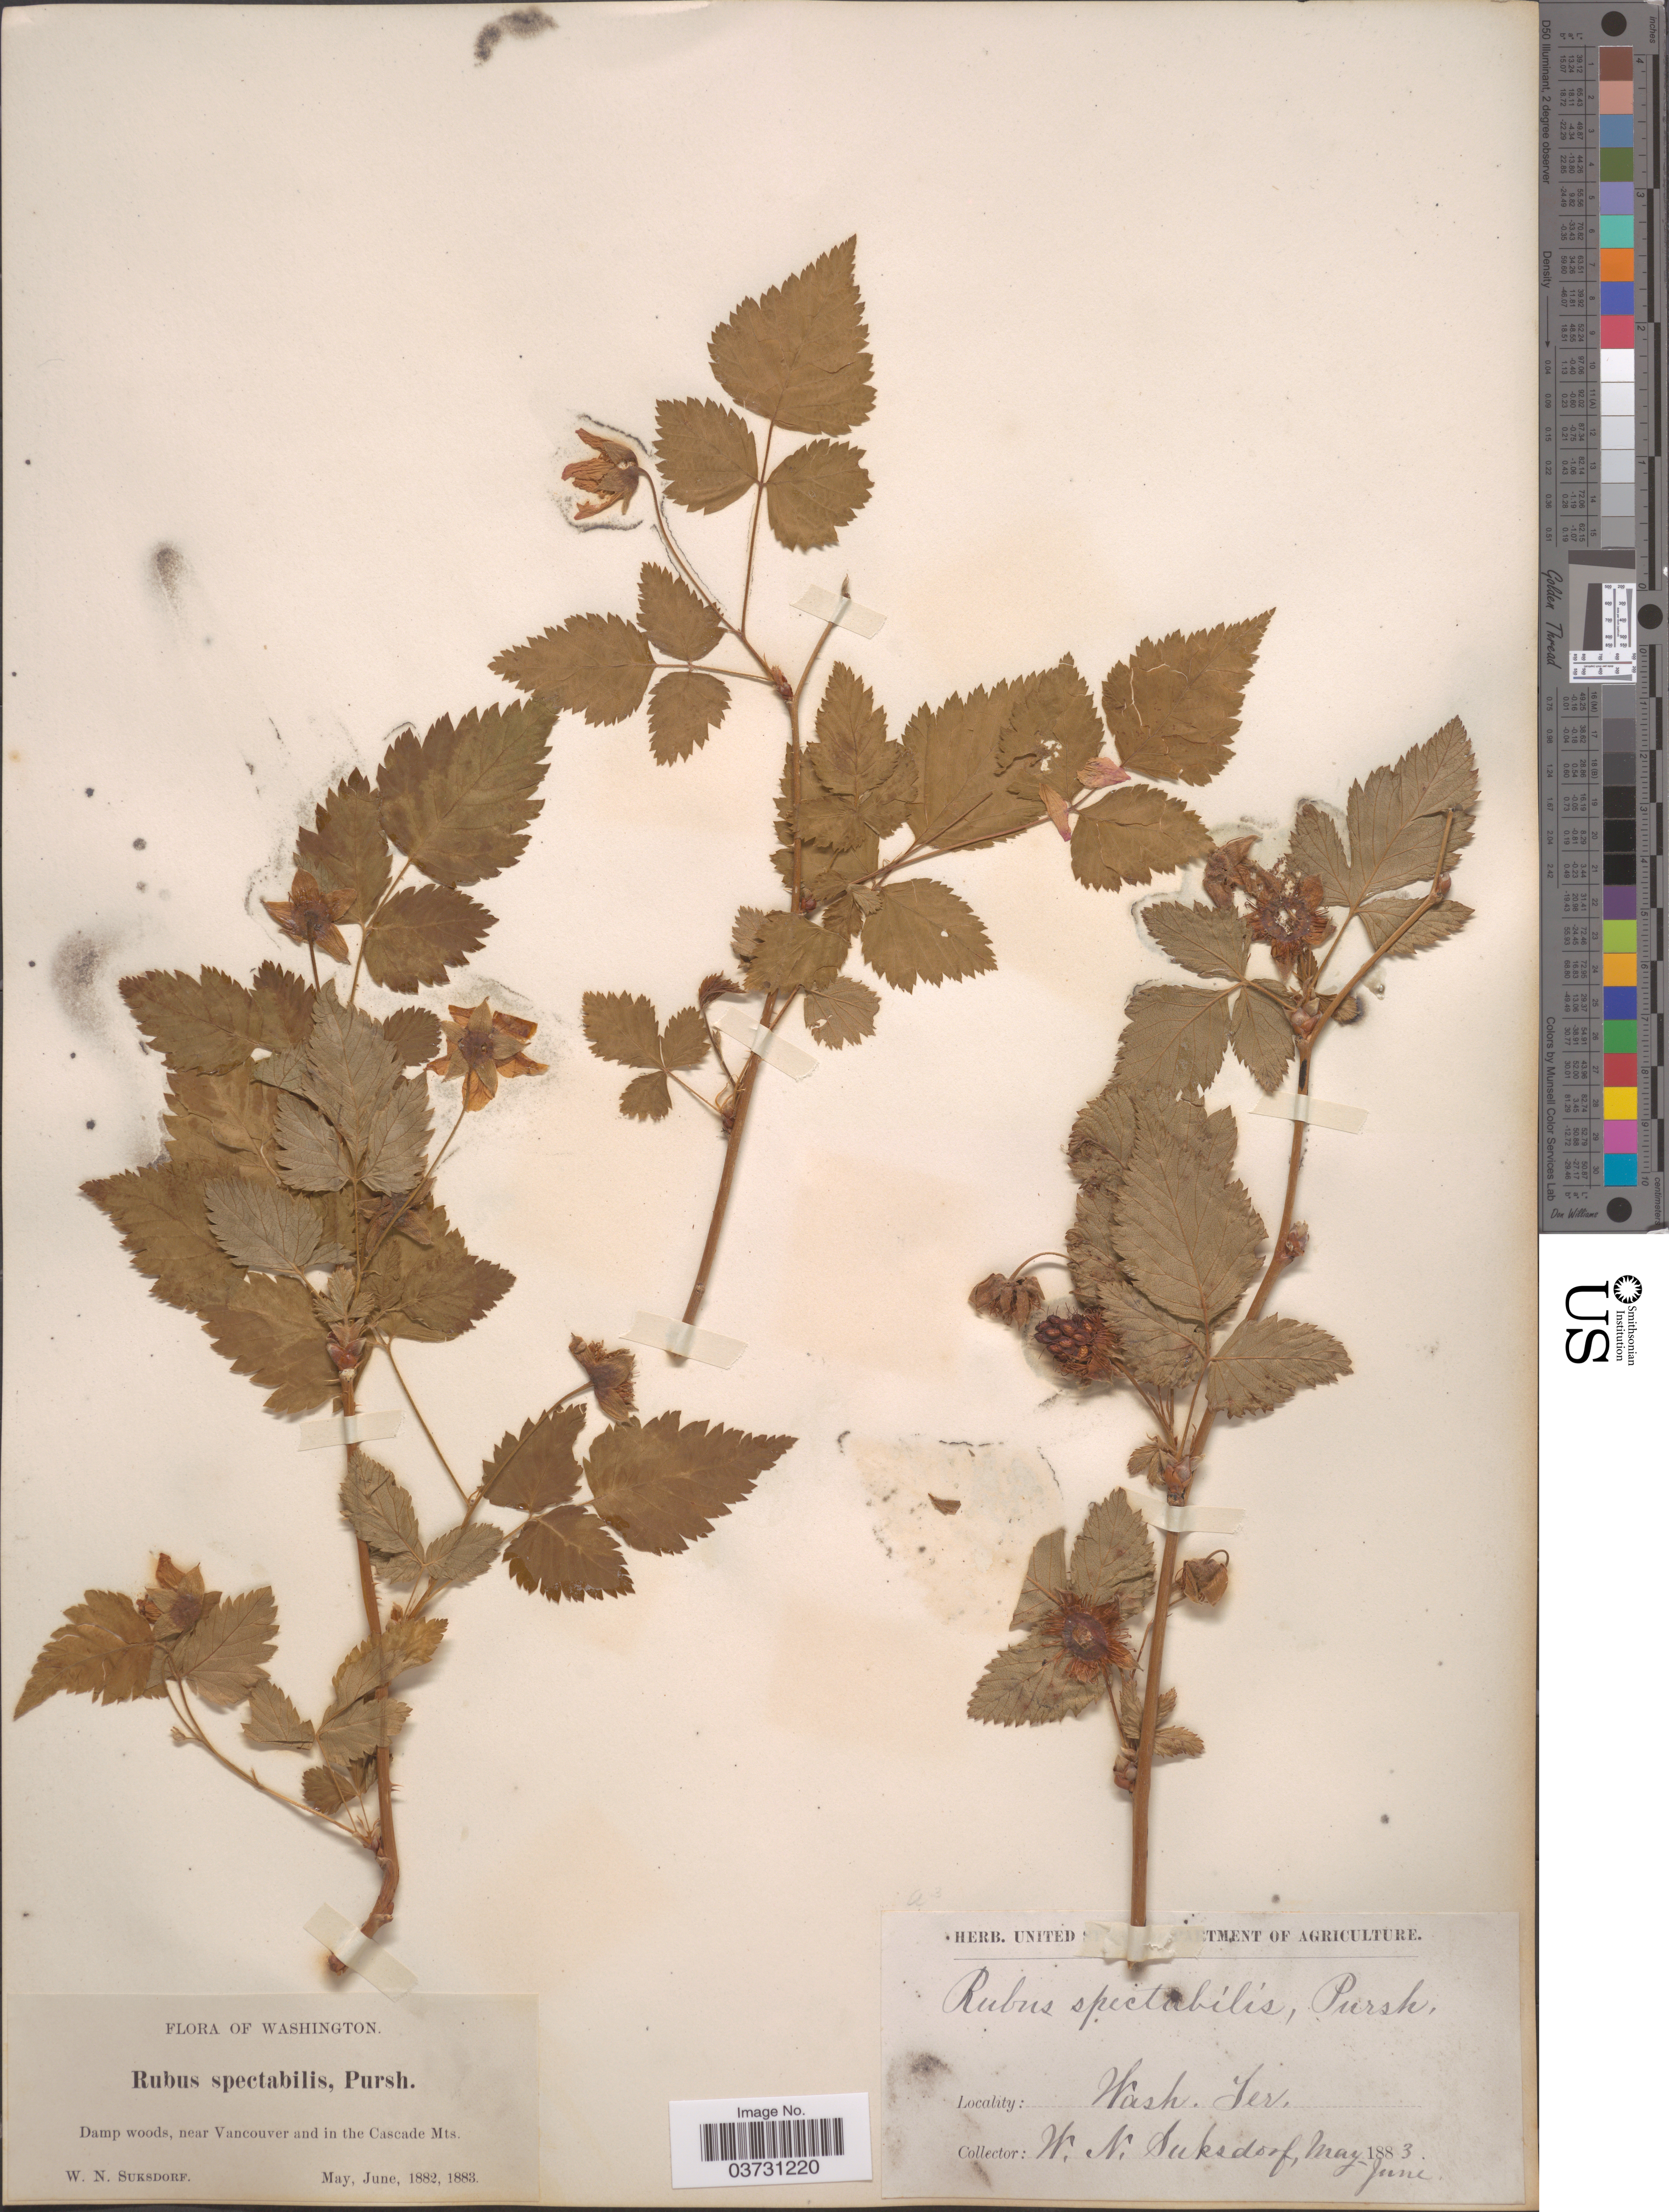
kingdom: Plantae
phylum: Tracheophyta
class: Magnoliopsida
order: Rosales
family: Rosaceae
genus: Rubus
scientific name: Rubus spectabilis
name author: Pursh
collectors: W. N. Suksdorf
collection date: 1883-05/1883-06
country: United States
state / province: Washington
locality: Damp woods, near Vancouver and in the Cascade Mts.